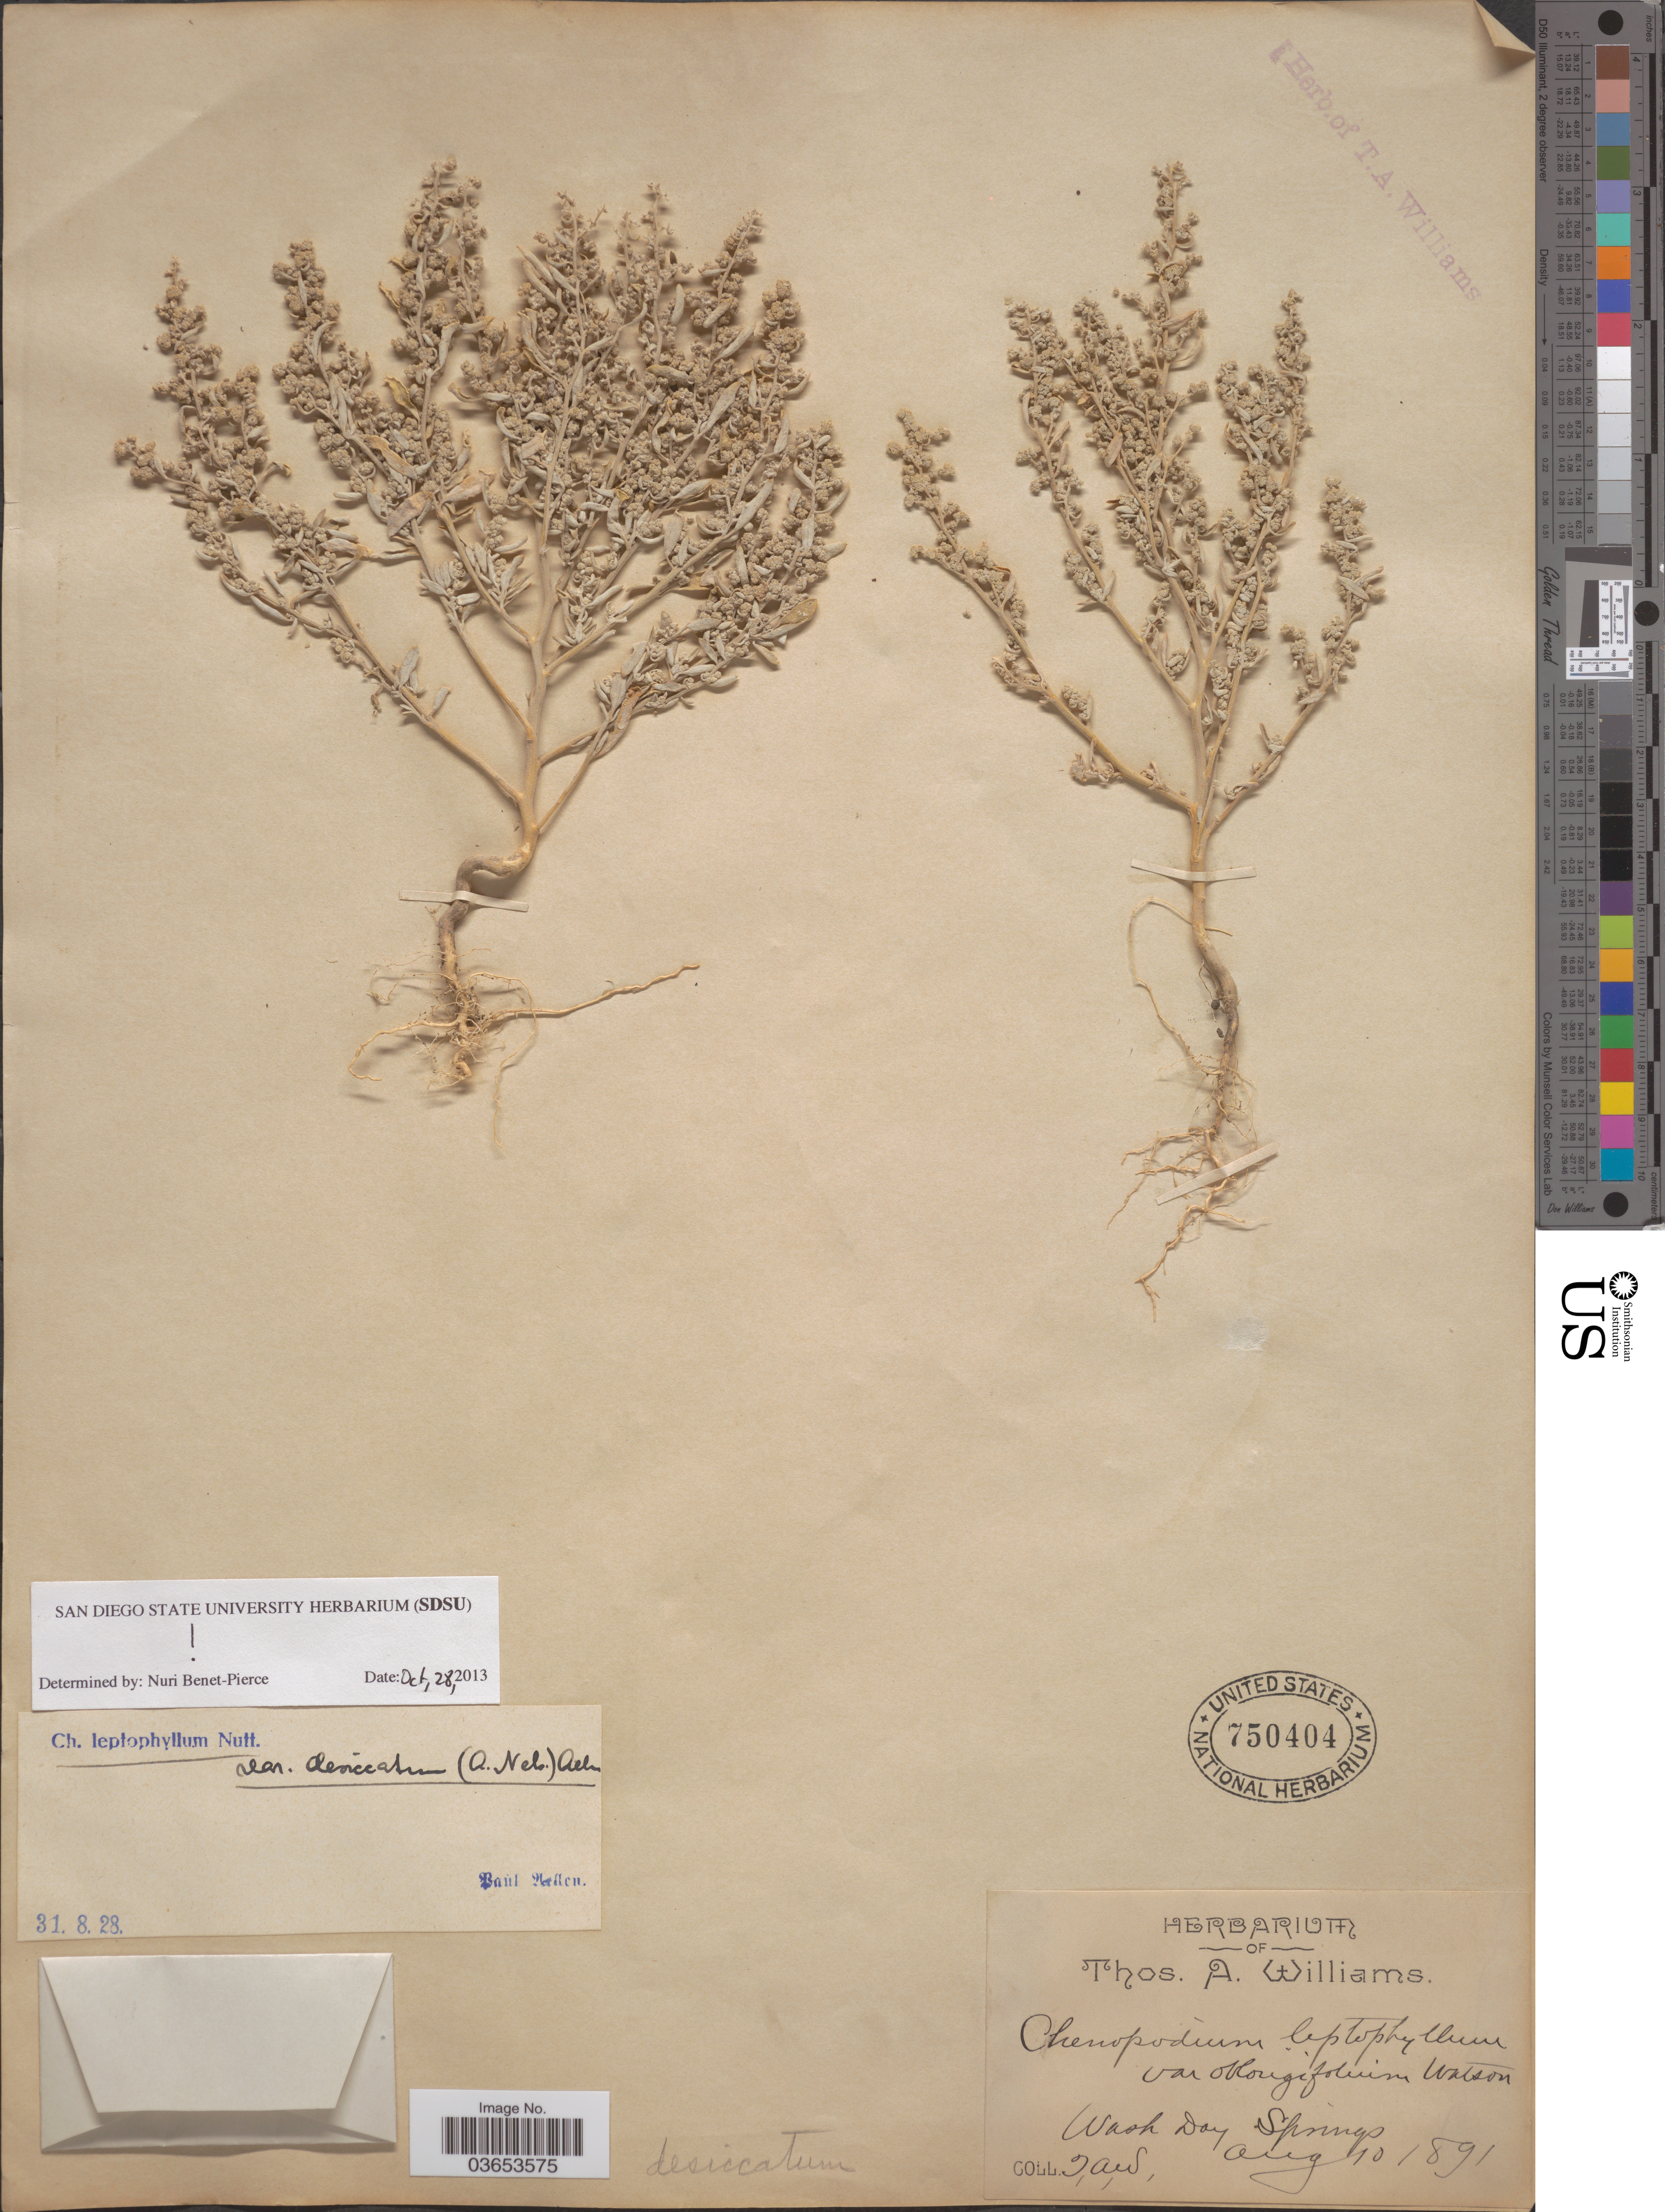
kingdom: Plantae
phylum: Tracheophyta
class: Magnoliopsida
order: Caryophyllales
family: Amaranthaceae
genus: Chenopodium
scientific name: Chenopodium leptophyllum var. desiccatum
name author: (A. Nelson) Aellen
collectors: T. A. Williams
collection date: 1891-08-10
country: United States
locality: Wash Day Springs.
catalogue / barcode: US 750404